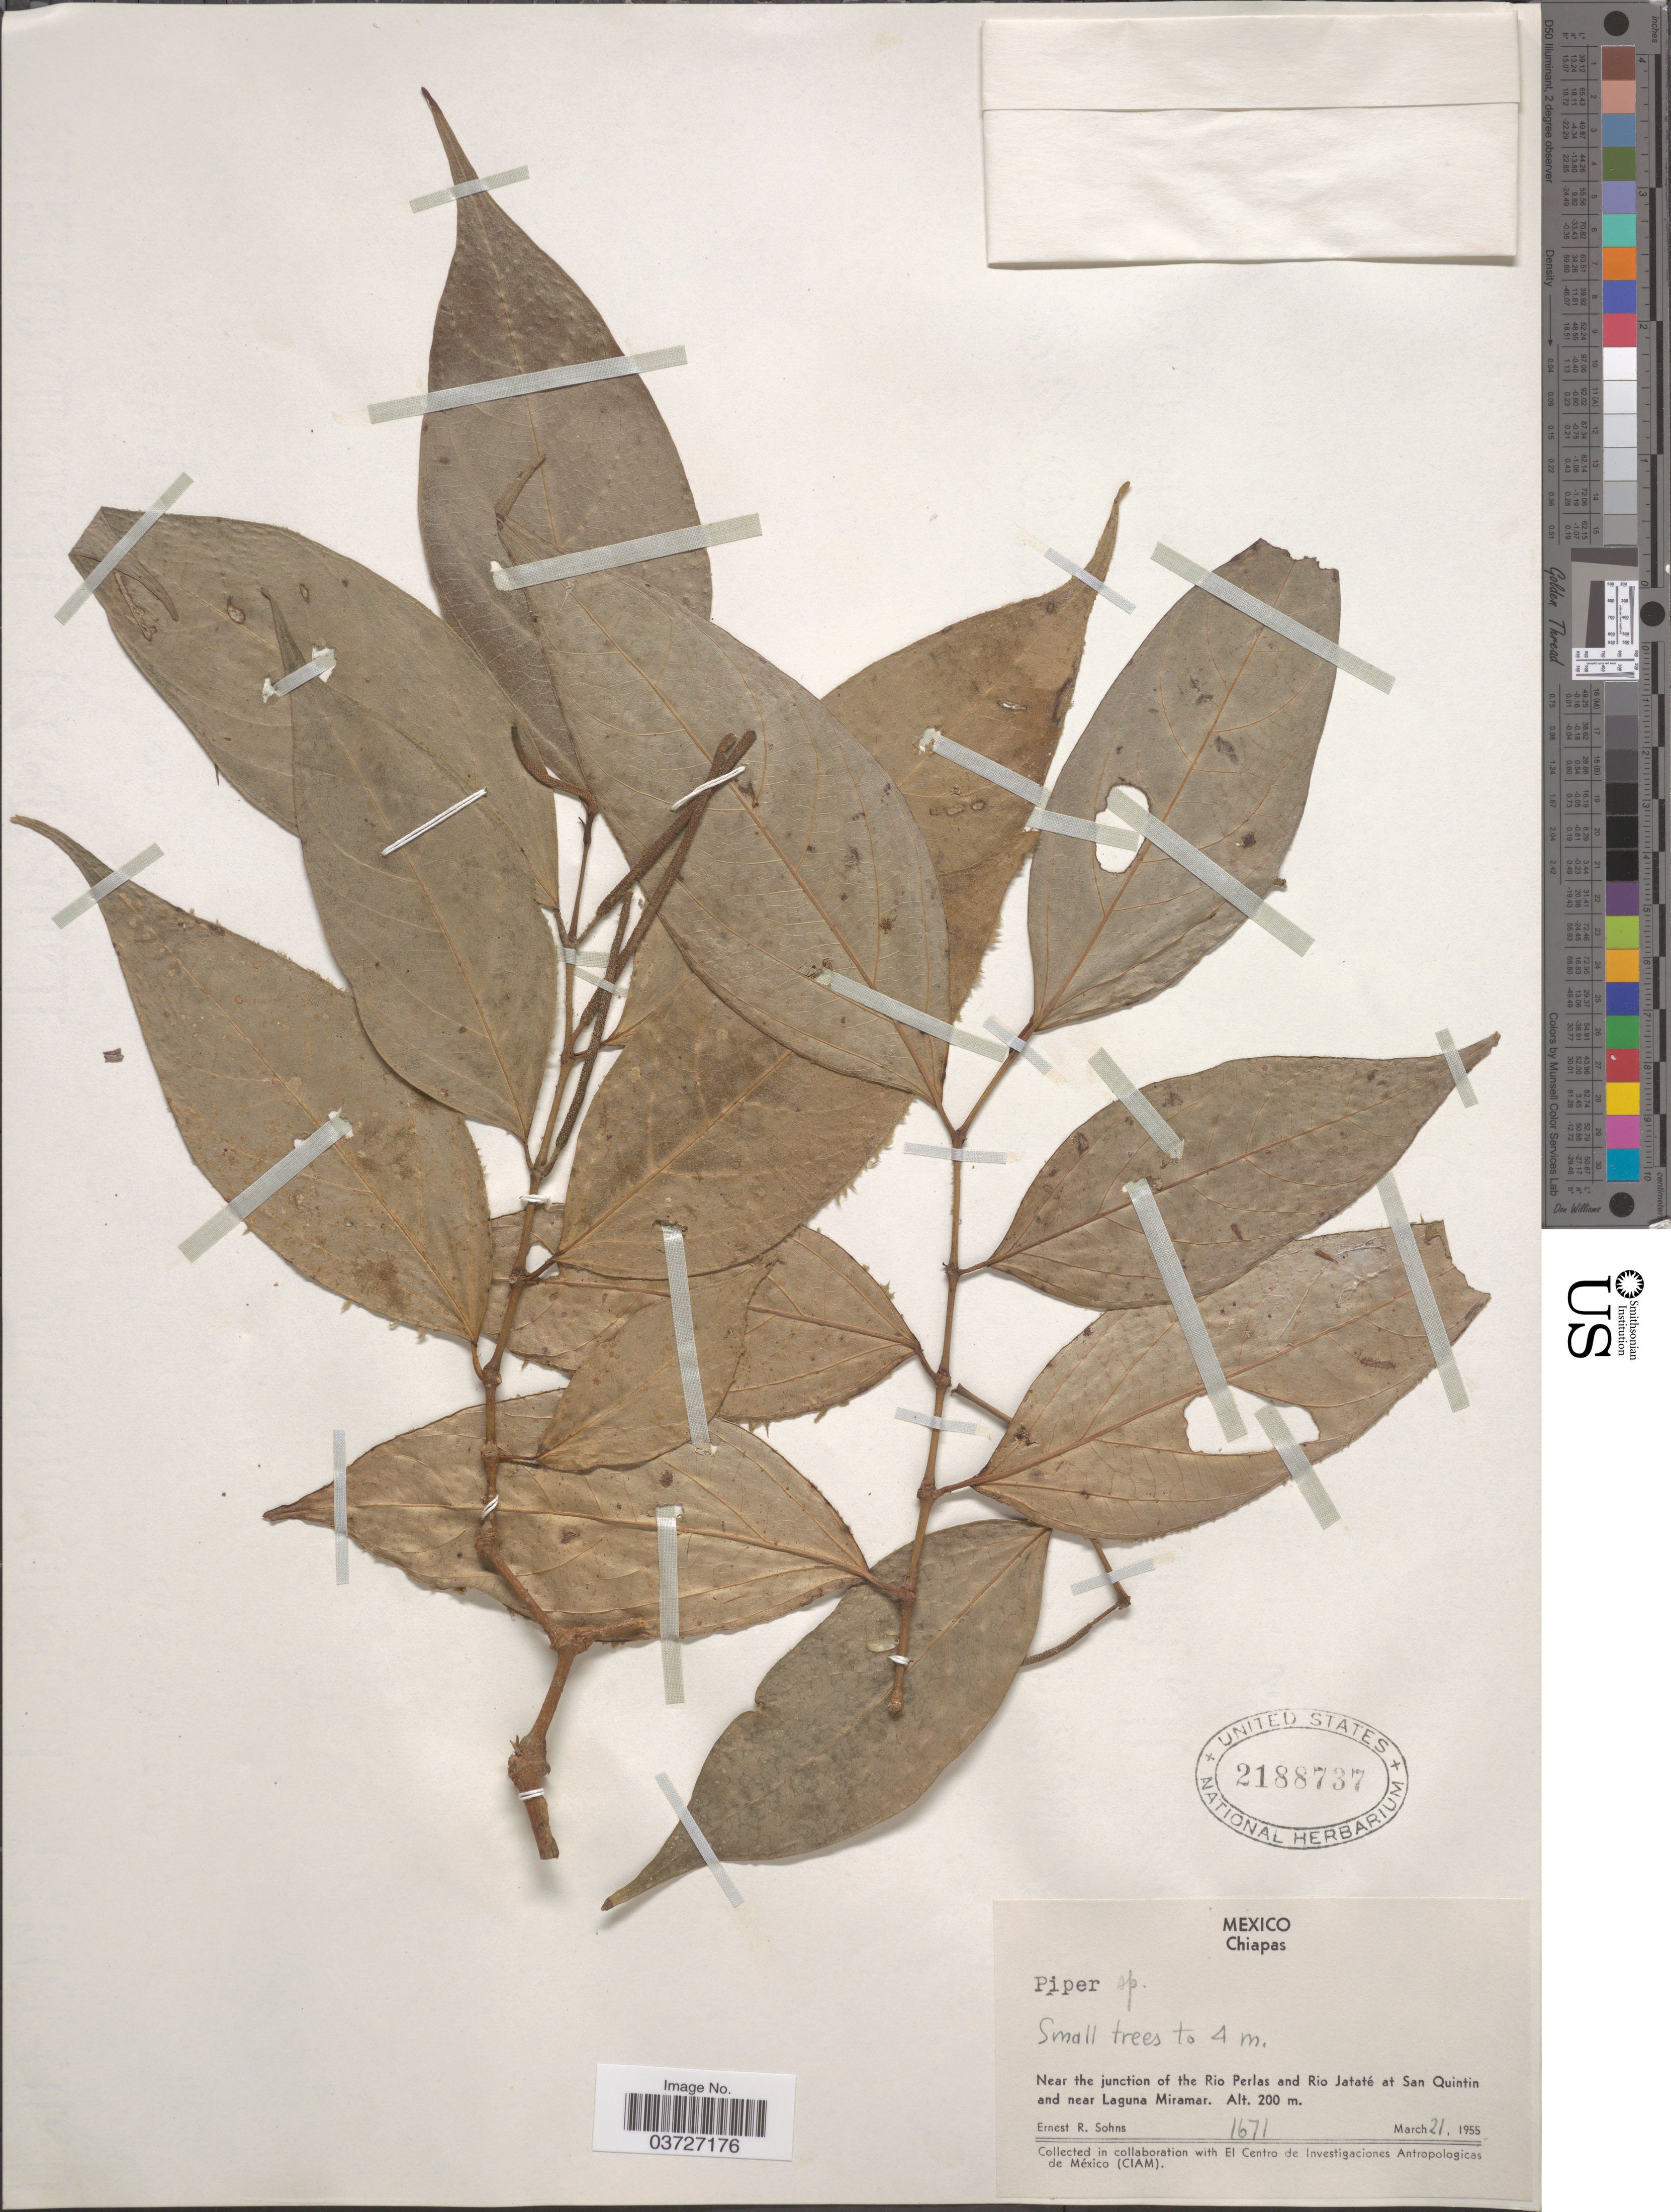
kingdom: Plantae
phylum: Tracheophyta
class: Magnoliopsida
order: Piperales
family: Piperaceae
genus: Piper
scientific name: Piper sp.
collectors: E. R. Sohns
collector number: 1671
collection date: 1955-03-21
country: Mexico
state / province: Chiapas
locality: Near the junction of the Rio Perlas and Rio Jataté at San Quintin and near Laguna Miramar.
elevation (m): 200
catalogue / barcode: US 2188737